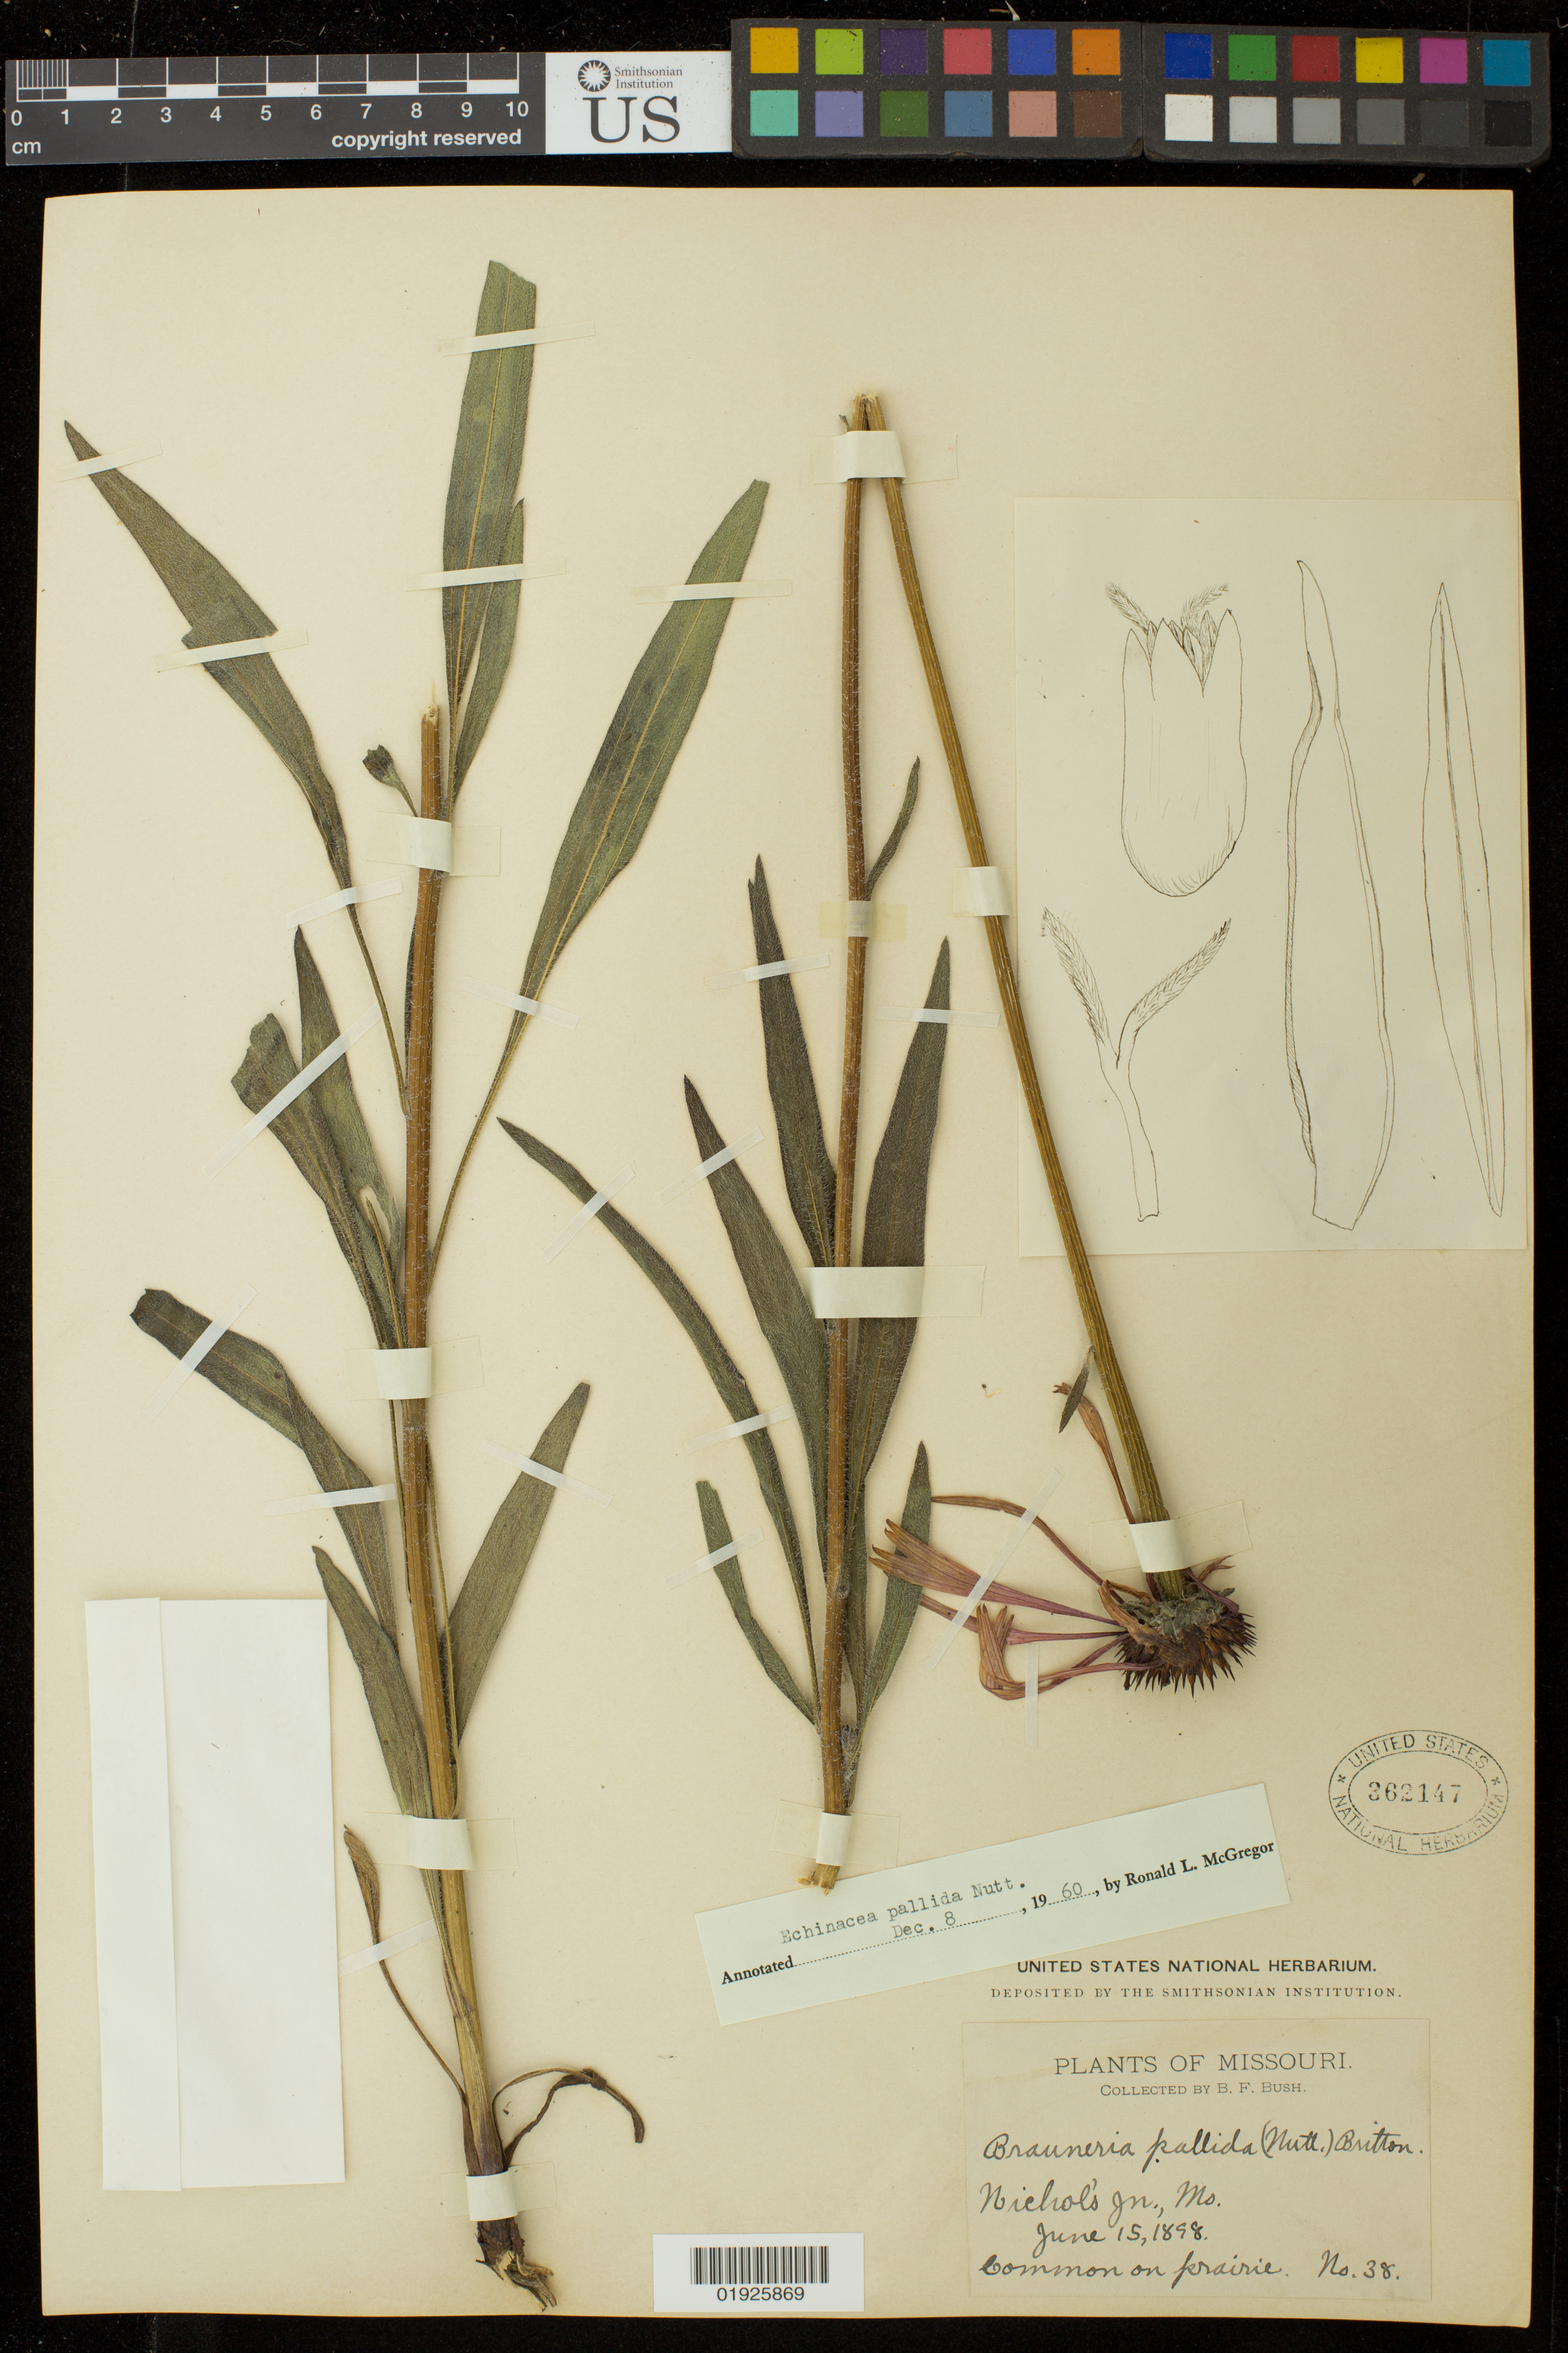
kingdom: Plantae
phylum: Tracheophyta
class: Magnoliopsida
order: Asterales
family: Asteraceae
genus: Echinacea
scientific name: Echinacea pallida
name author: (Nutt.) Nutt.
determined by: McGregor, R. L.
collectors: B. F. Bush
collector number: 38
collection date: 1898-06-15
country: United States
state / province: Missouri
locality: Nichols' Jn., Ms.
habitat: Common on prairie.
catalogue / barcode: US 362147